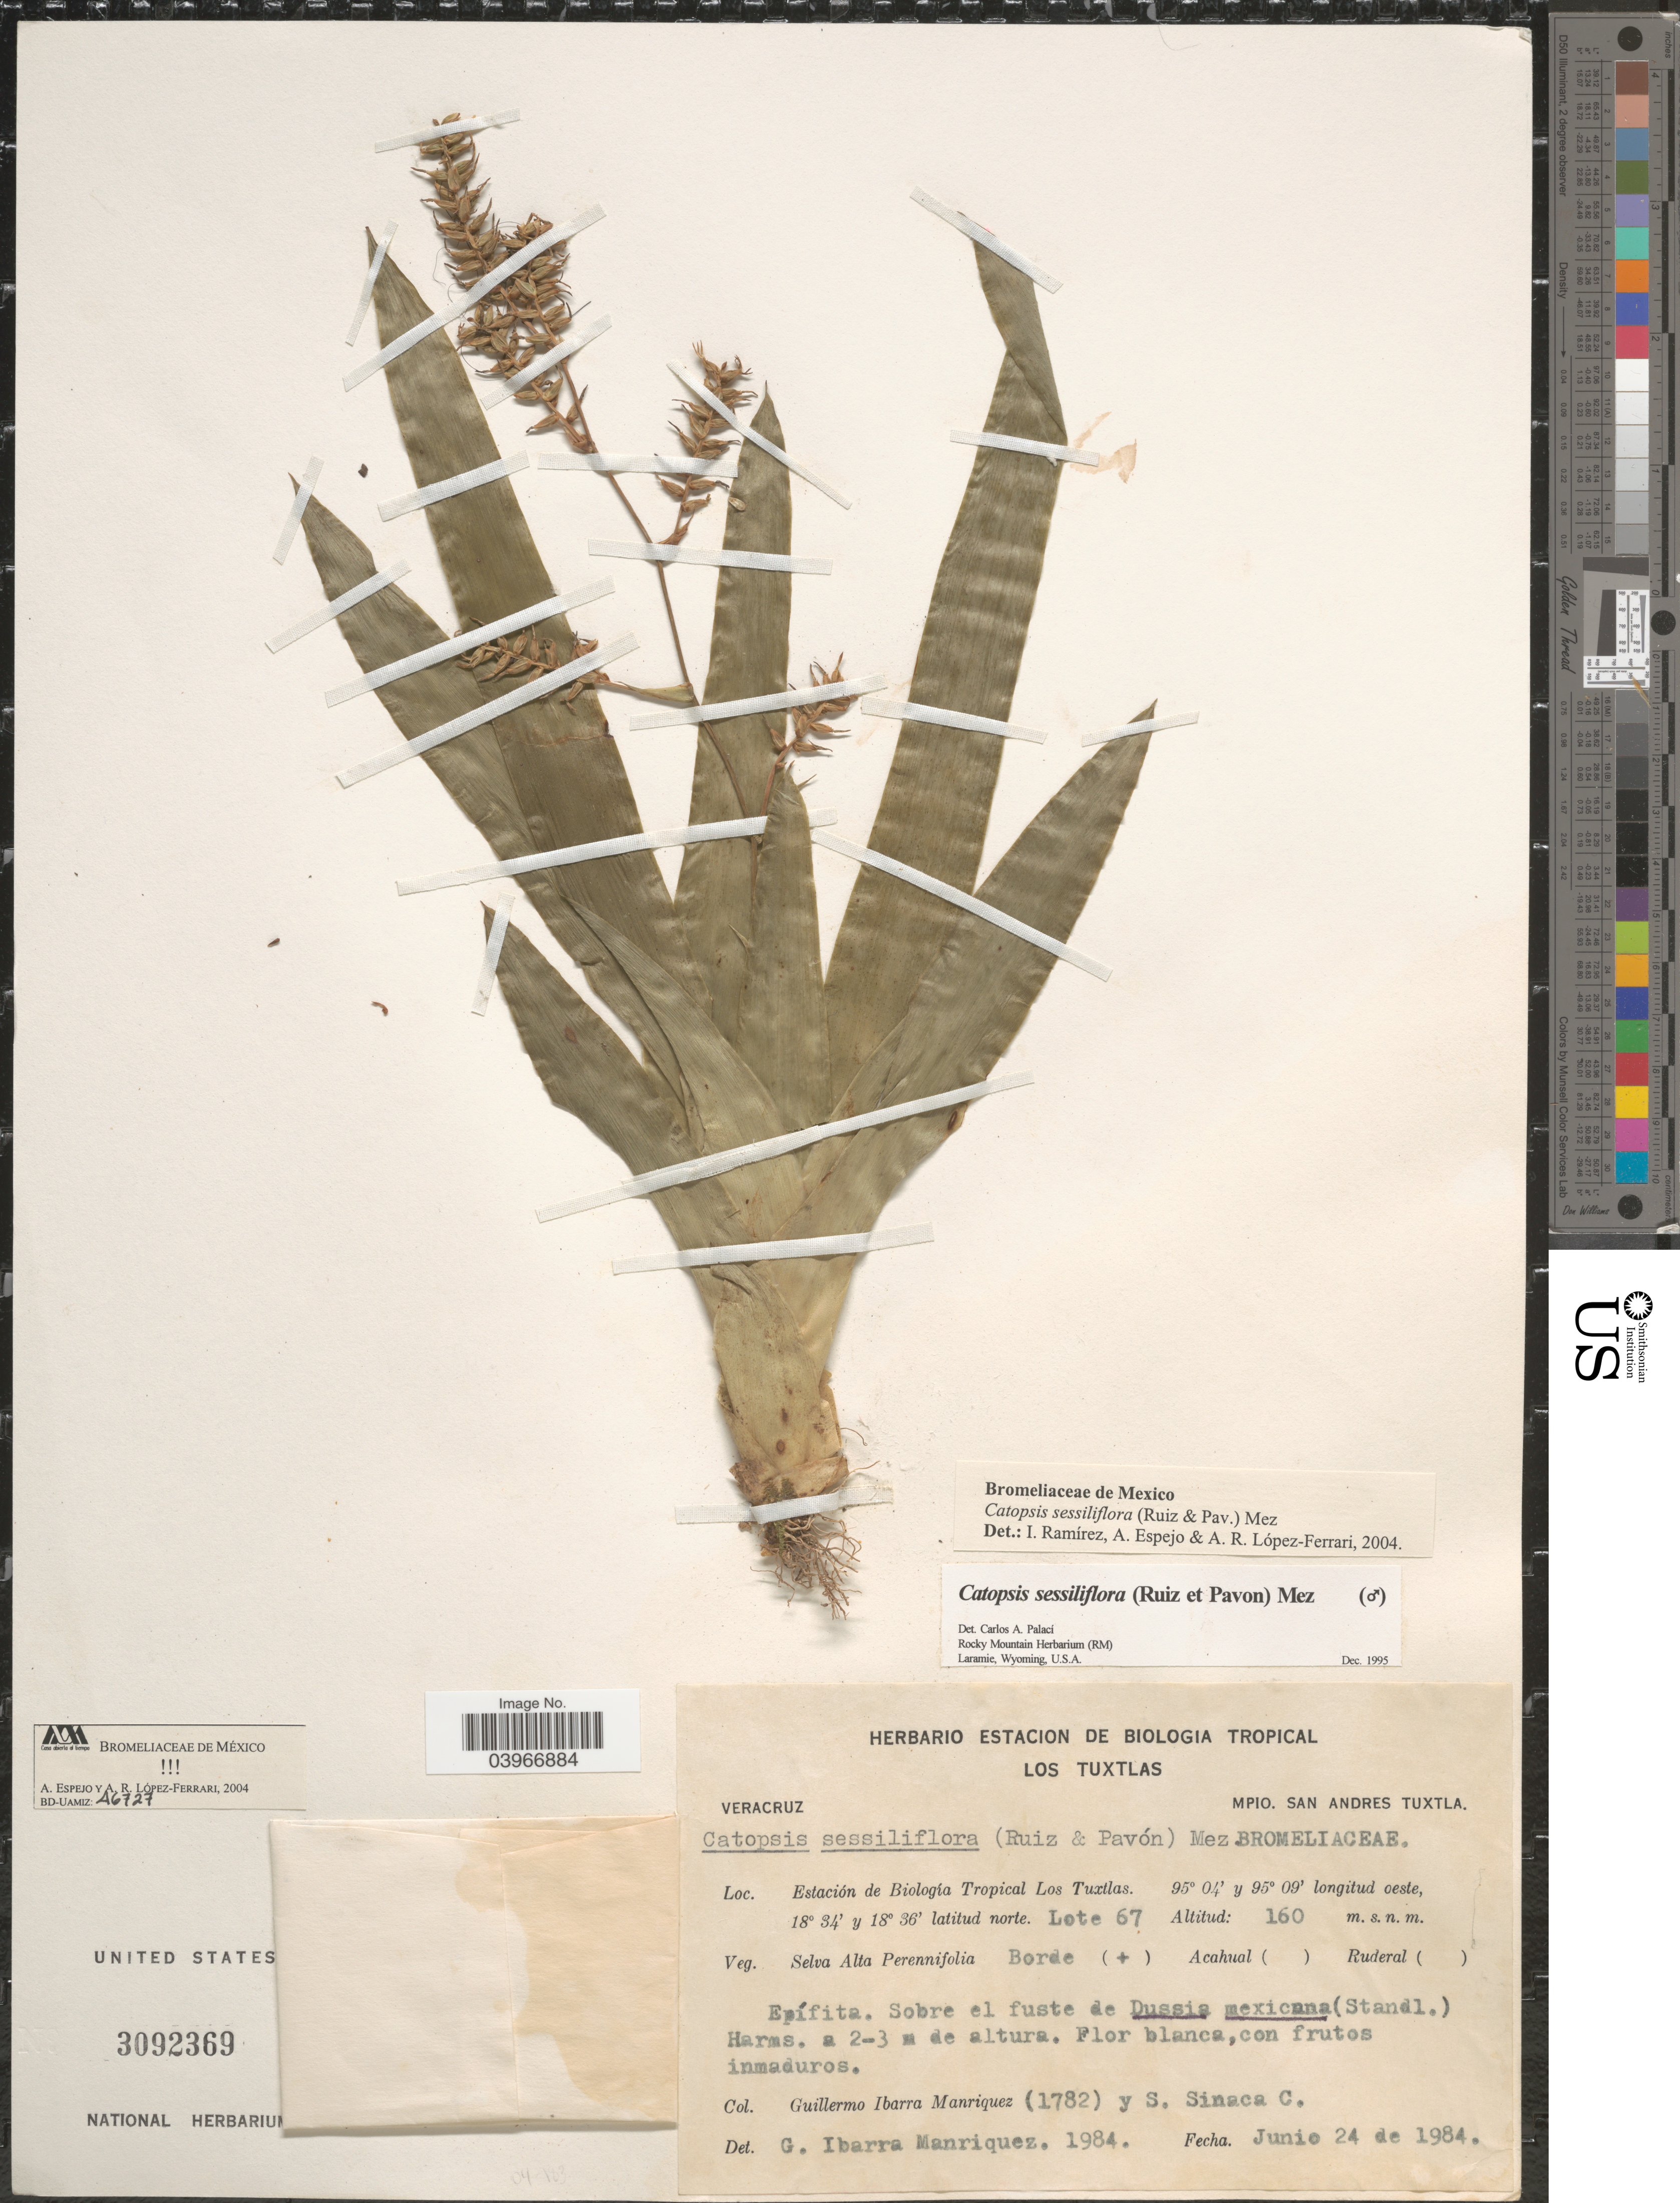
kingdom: Plantae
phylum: Tracheophyta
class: Liliopsida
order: Poales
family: Bromeliaceae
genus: Catopsis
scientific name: Catopsis sessiliflora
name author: (Ruiz & Pav.) Mez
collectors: G. Ibarra-Manríquez & S. Sinaca Colin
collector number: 1782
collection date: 1984-06-24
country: Mexico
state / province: Veracruz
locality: Veracruz. Mpio. San Andres Tuxtla. Estación de Biología Tropical Los Tuxtlas.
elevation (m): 160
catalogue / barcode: US 3092369